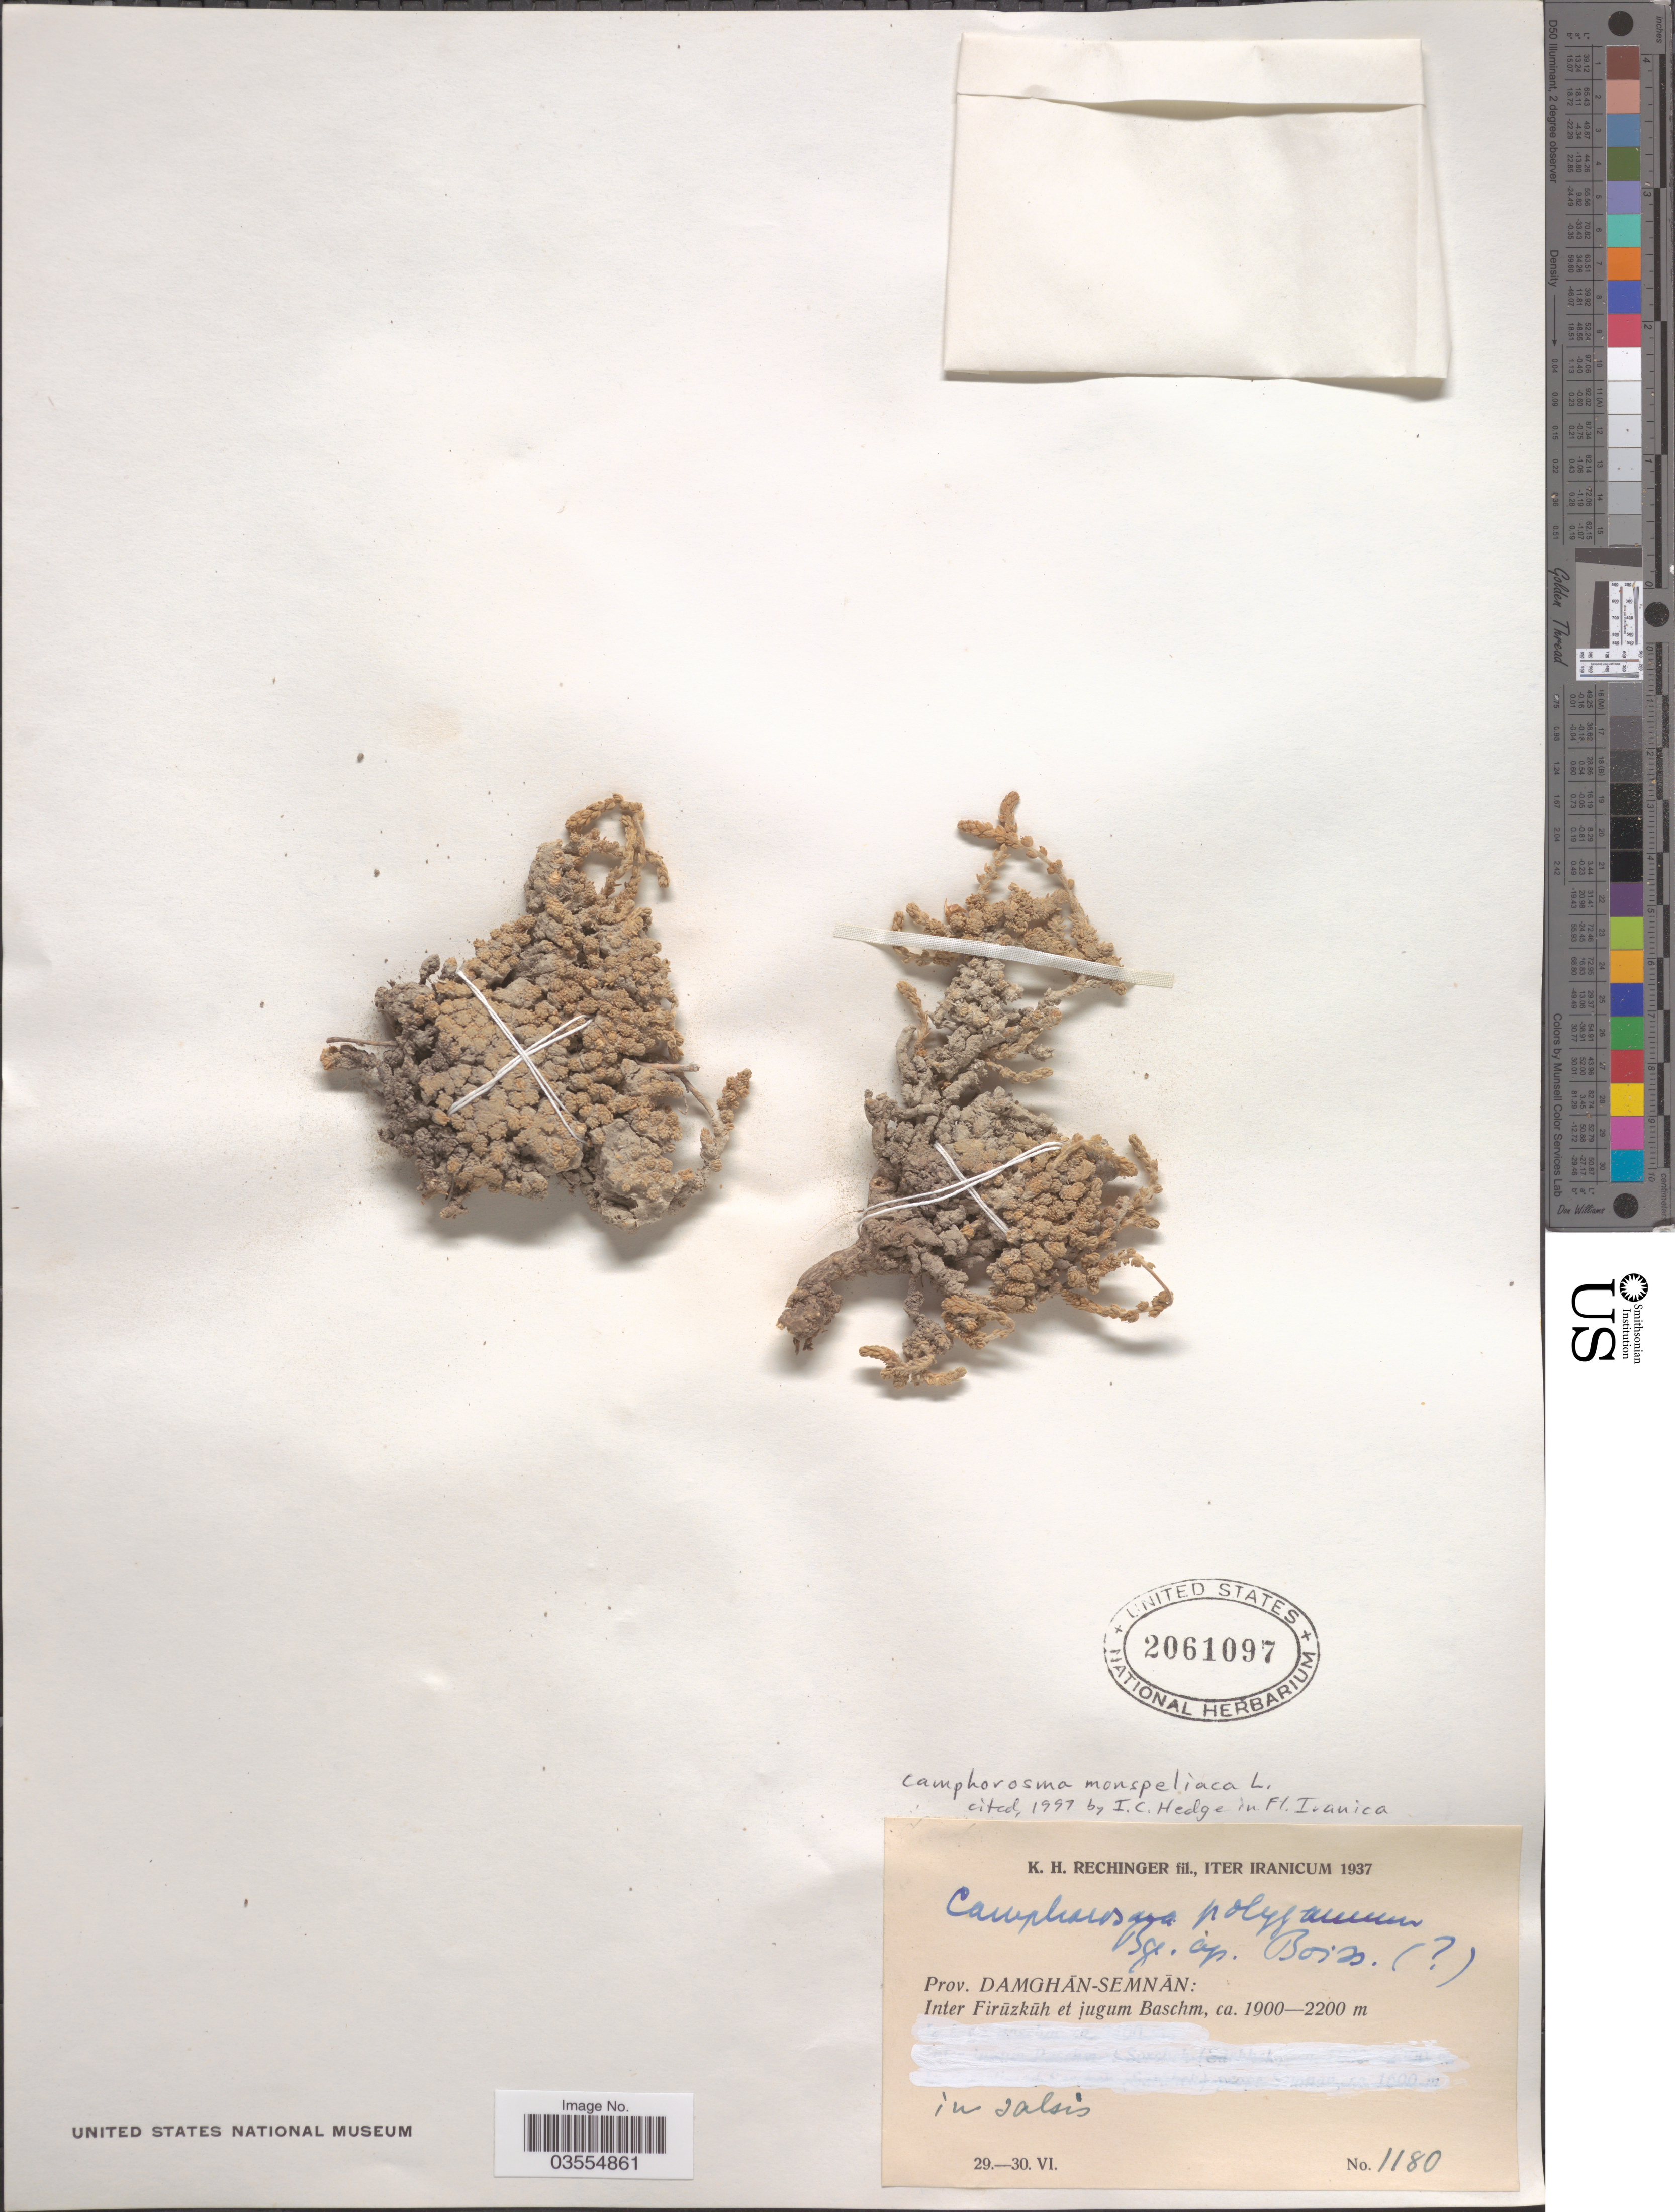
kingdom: Plantae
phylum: Tracheophyta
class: Magnoliopsida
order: Caryophyllales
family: Amaranthaceae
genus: Camphorosma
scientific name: Camphorosma monspeliaca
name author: L.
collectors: K. H. Rechinger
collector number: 1180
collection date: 1937-06-29/1937-06-30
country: Iran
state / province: Semnan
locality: Prov. Damghan - Semnan: Inter Firuzkuh et jugum Baschm.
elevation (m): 1900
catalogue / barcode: US 2061097